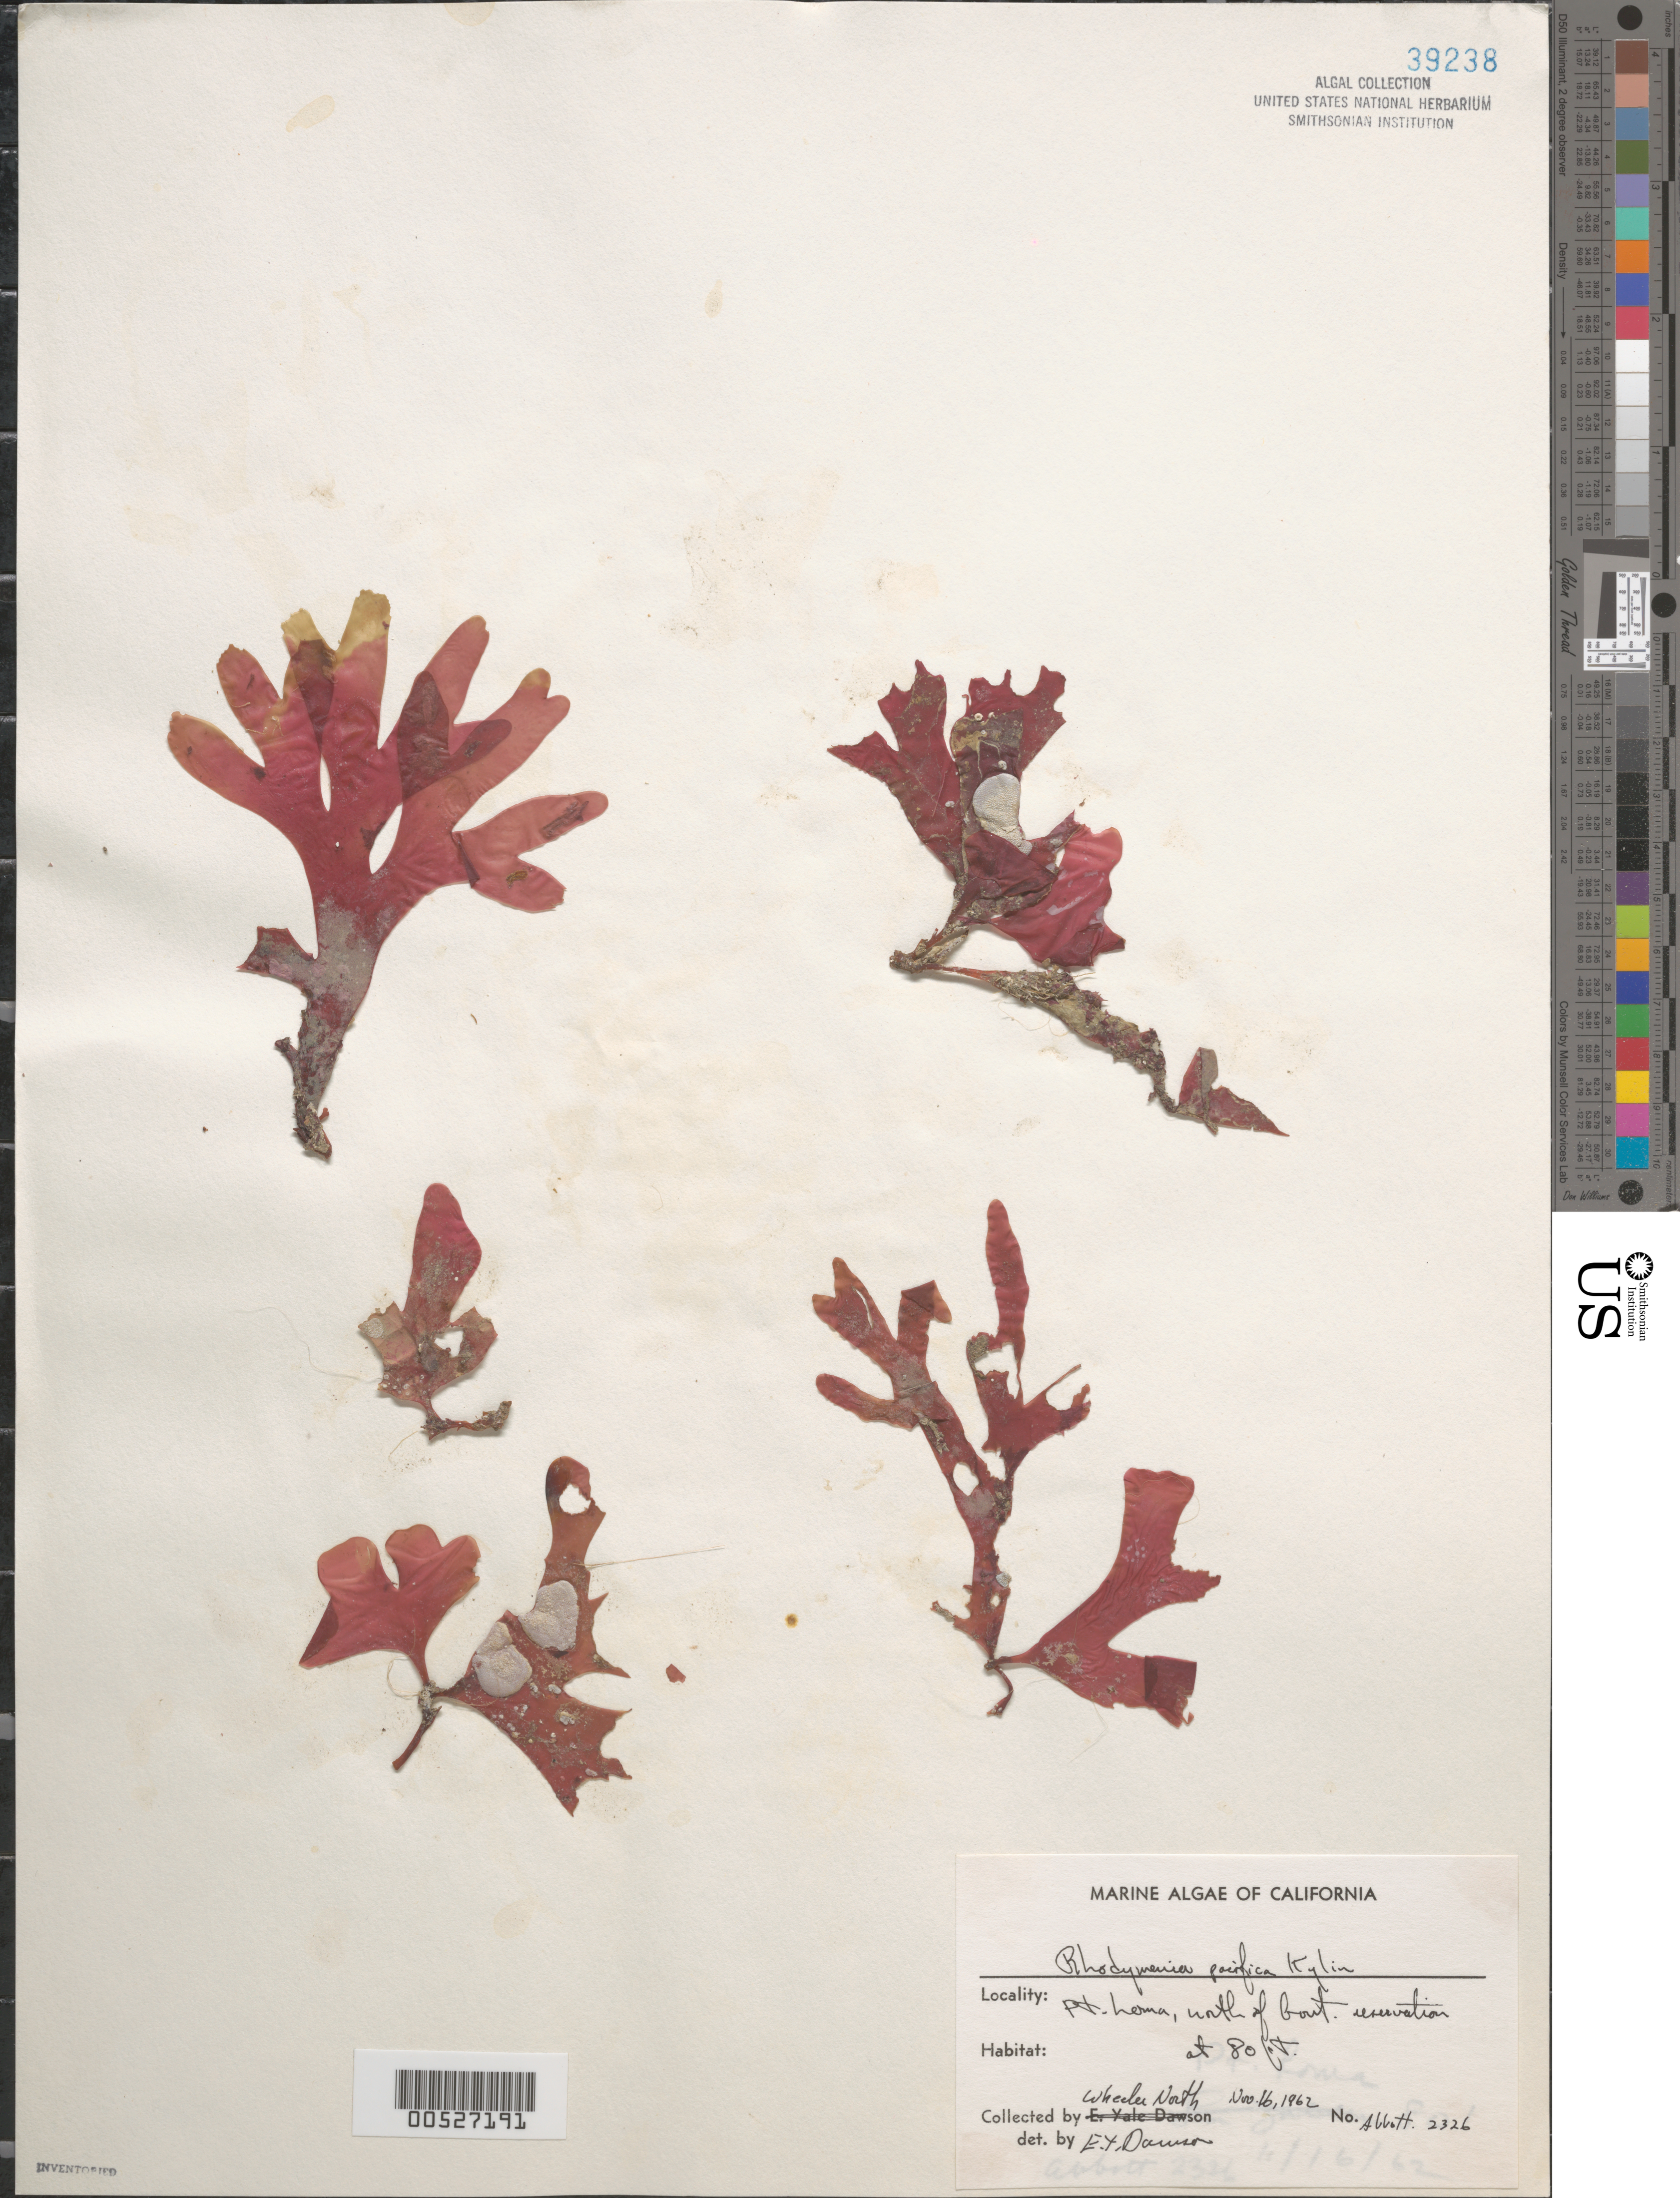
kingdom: Plantae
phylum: Rhodophyta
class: Florideophyceae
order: Rhodymeniales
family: Rhodymeniaceae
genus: Rhodymenia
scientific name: Rhodymenia pacifica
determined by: Dawson, E. Y.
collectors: W. North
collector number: IAA 2326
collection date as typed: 16 Nov 1962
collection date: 1962-11-16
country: United States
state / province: California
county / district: San Diego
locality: Point Loma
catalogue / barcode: US 39238